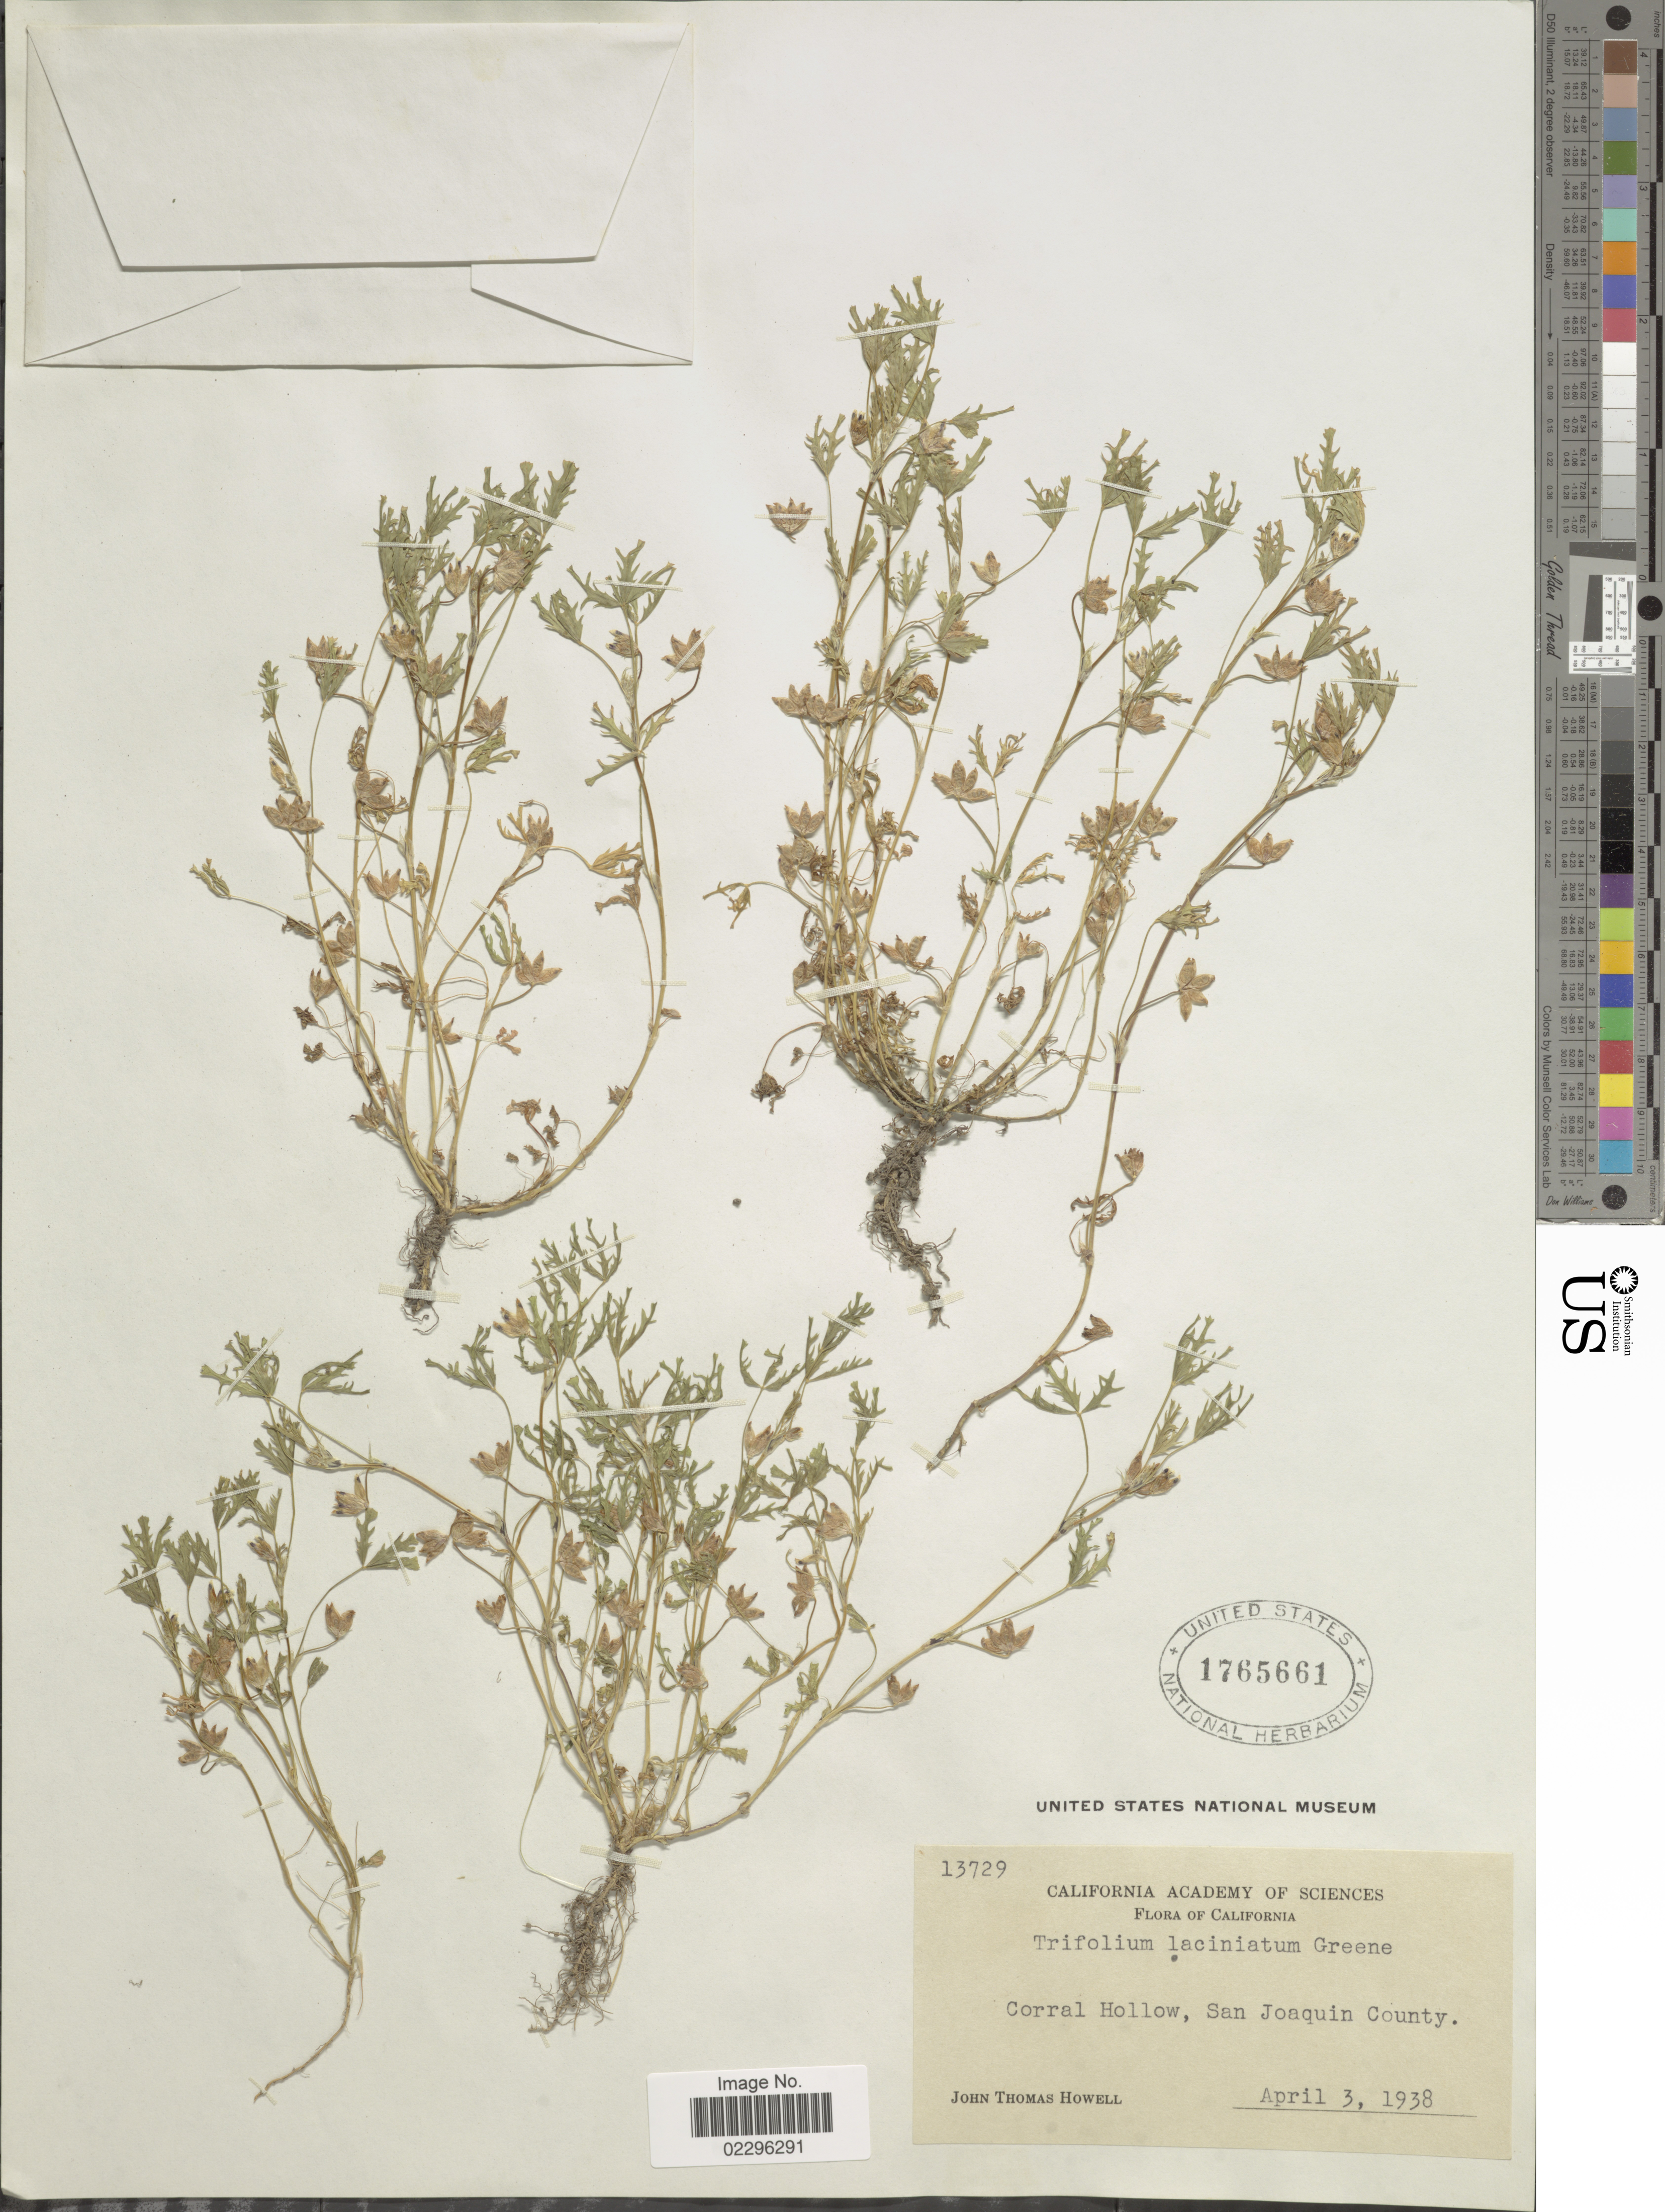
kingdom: Plantae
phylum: Tracheophyta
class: Magnoliopsida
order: Fabales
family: Fabaceae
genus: Trifolium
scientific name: Trifolium depauperatum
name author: Desv.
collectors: J. T. Howell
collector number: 13729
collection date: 1938-04-03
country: United States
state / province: California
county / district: San Joaquin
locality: Corral Hollow, San Joaquin County.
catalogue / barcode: US 1765661